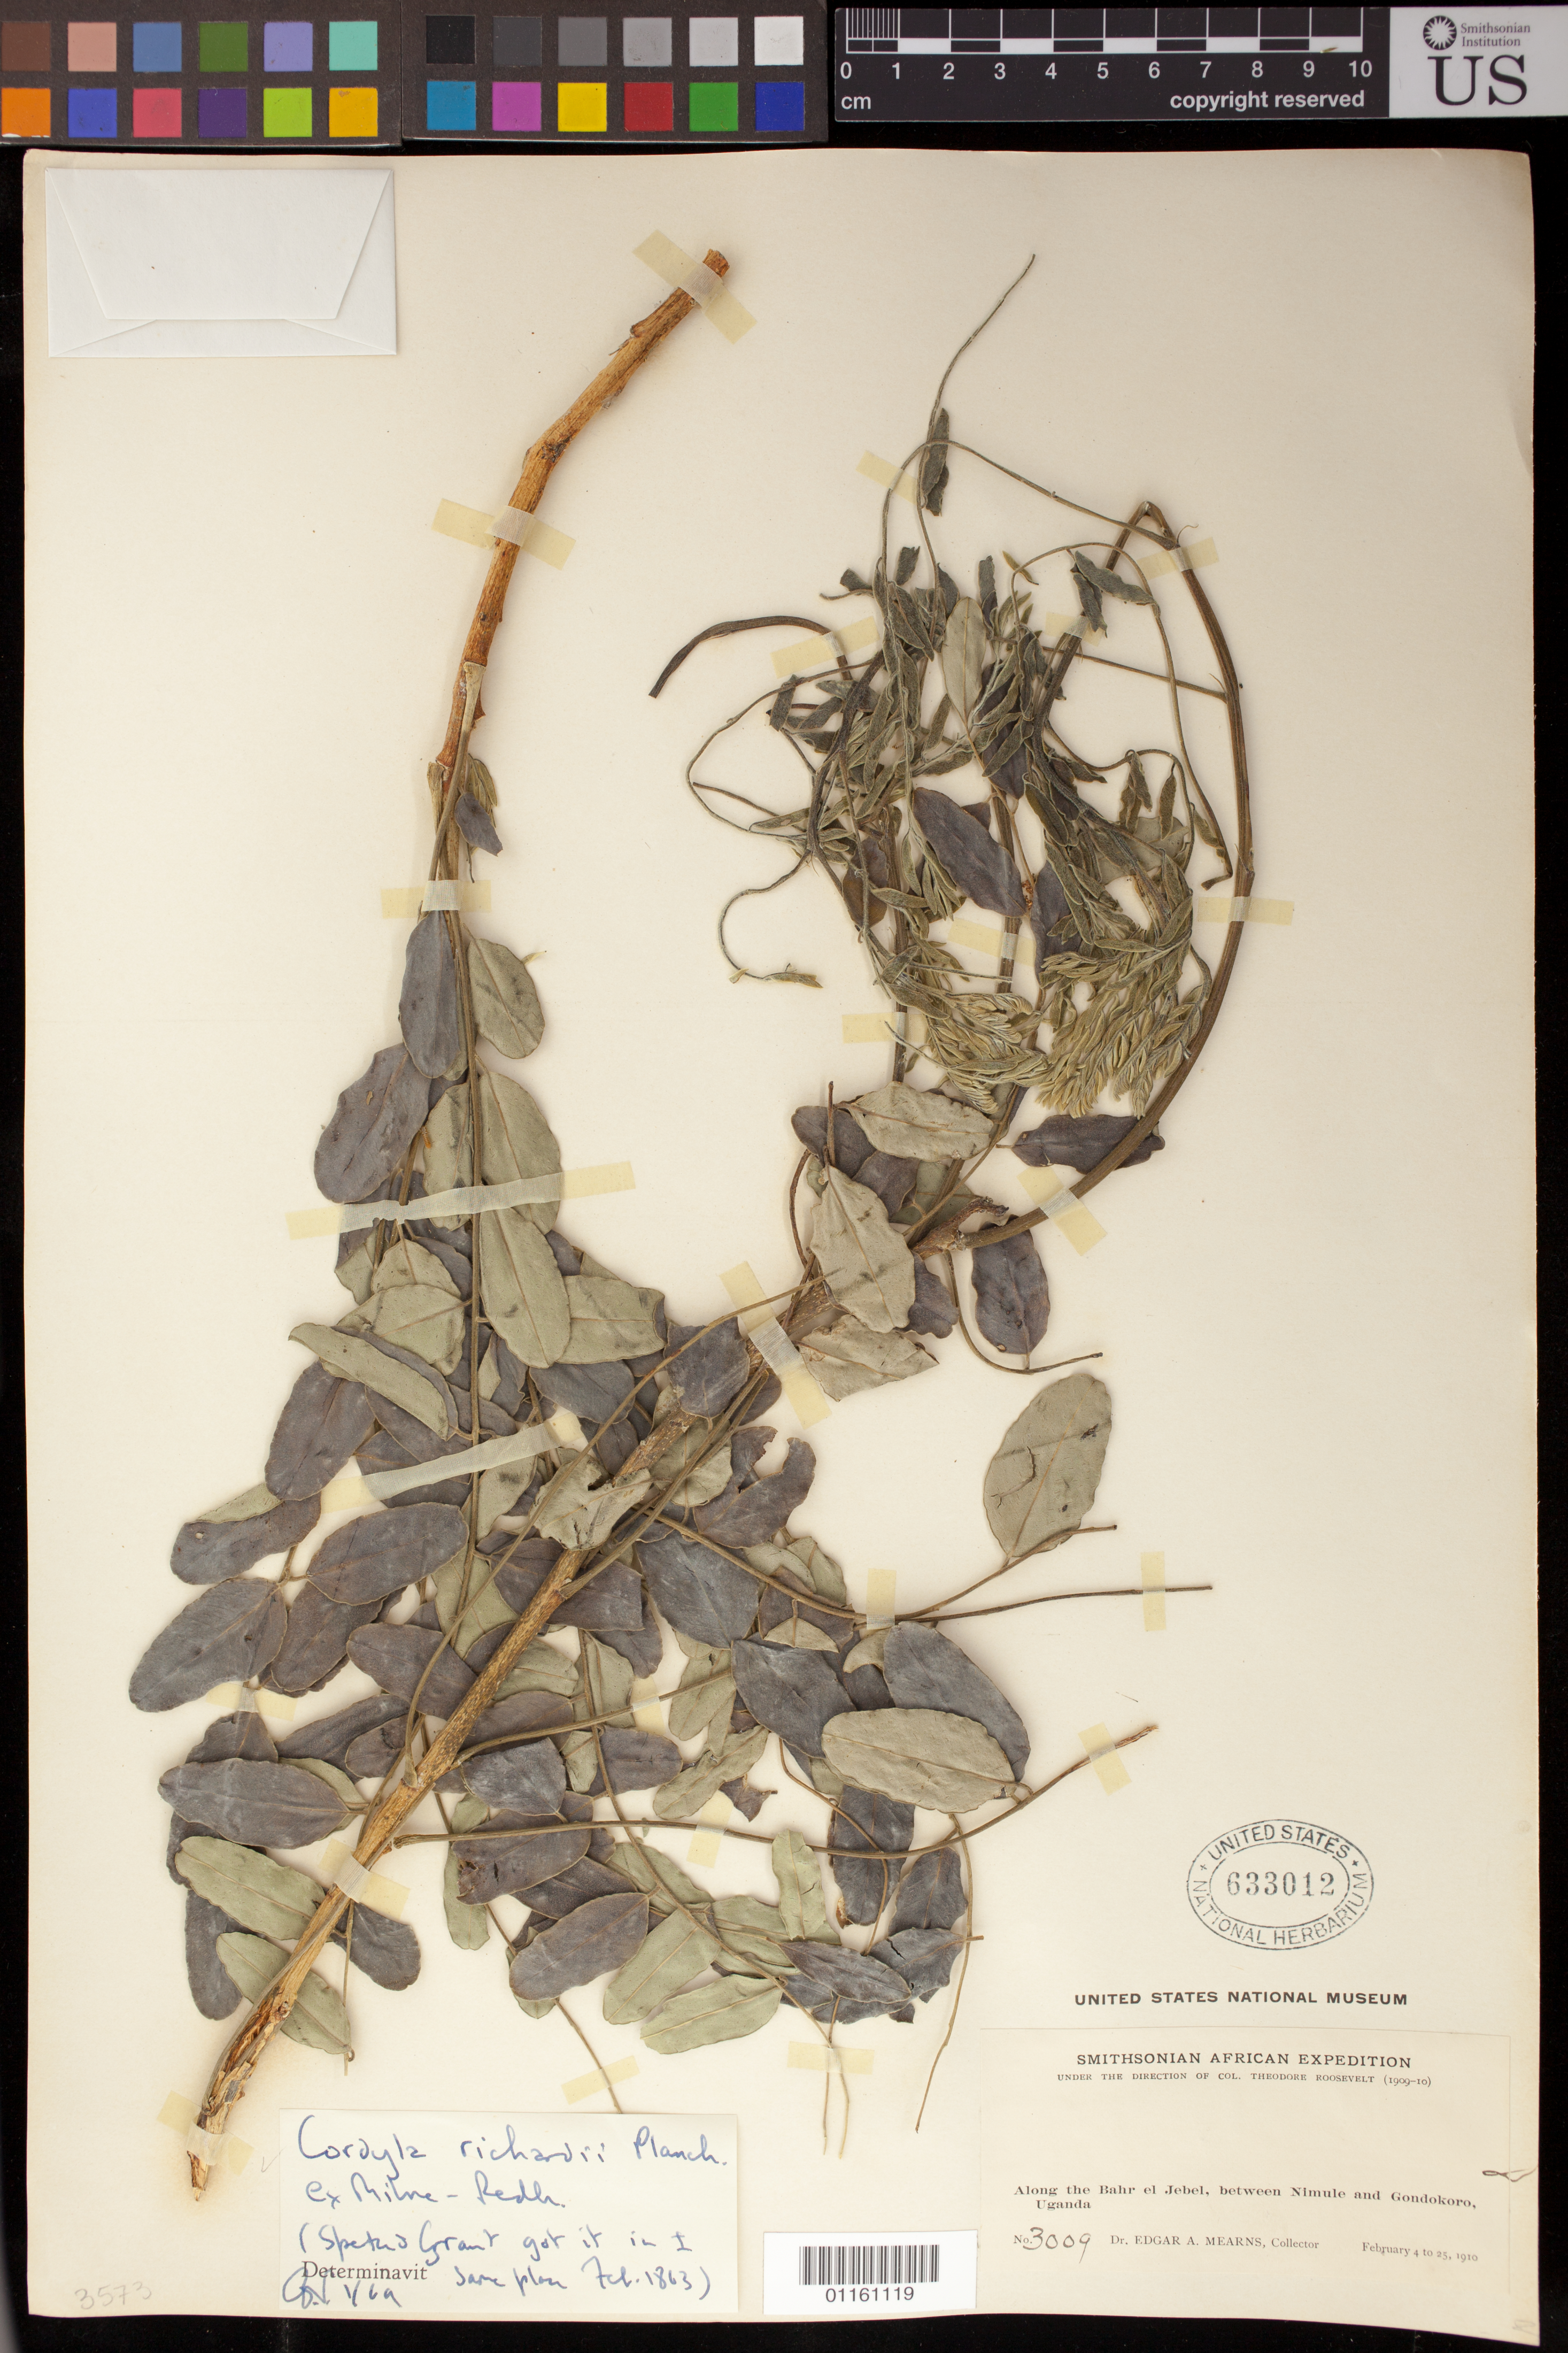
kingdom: Plantae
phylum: Tracheophyta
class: Magnoliopsida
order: Fabales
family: Fabaceae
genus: Cordyla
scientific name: Cordyla richardii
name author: (Milne-Redh.) Planch.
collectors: E. A. Mearns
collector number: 3009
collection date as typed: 04 Feb 1910 to 25 Feb 1910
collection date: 1910-02-04/1910-02-25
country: Uganda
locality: Along the Bahrel Jebel, between Nimule and Gondokoro.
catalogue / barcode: US 633012